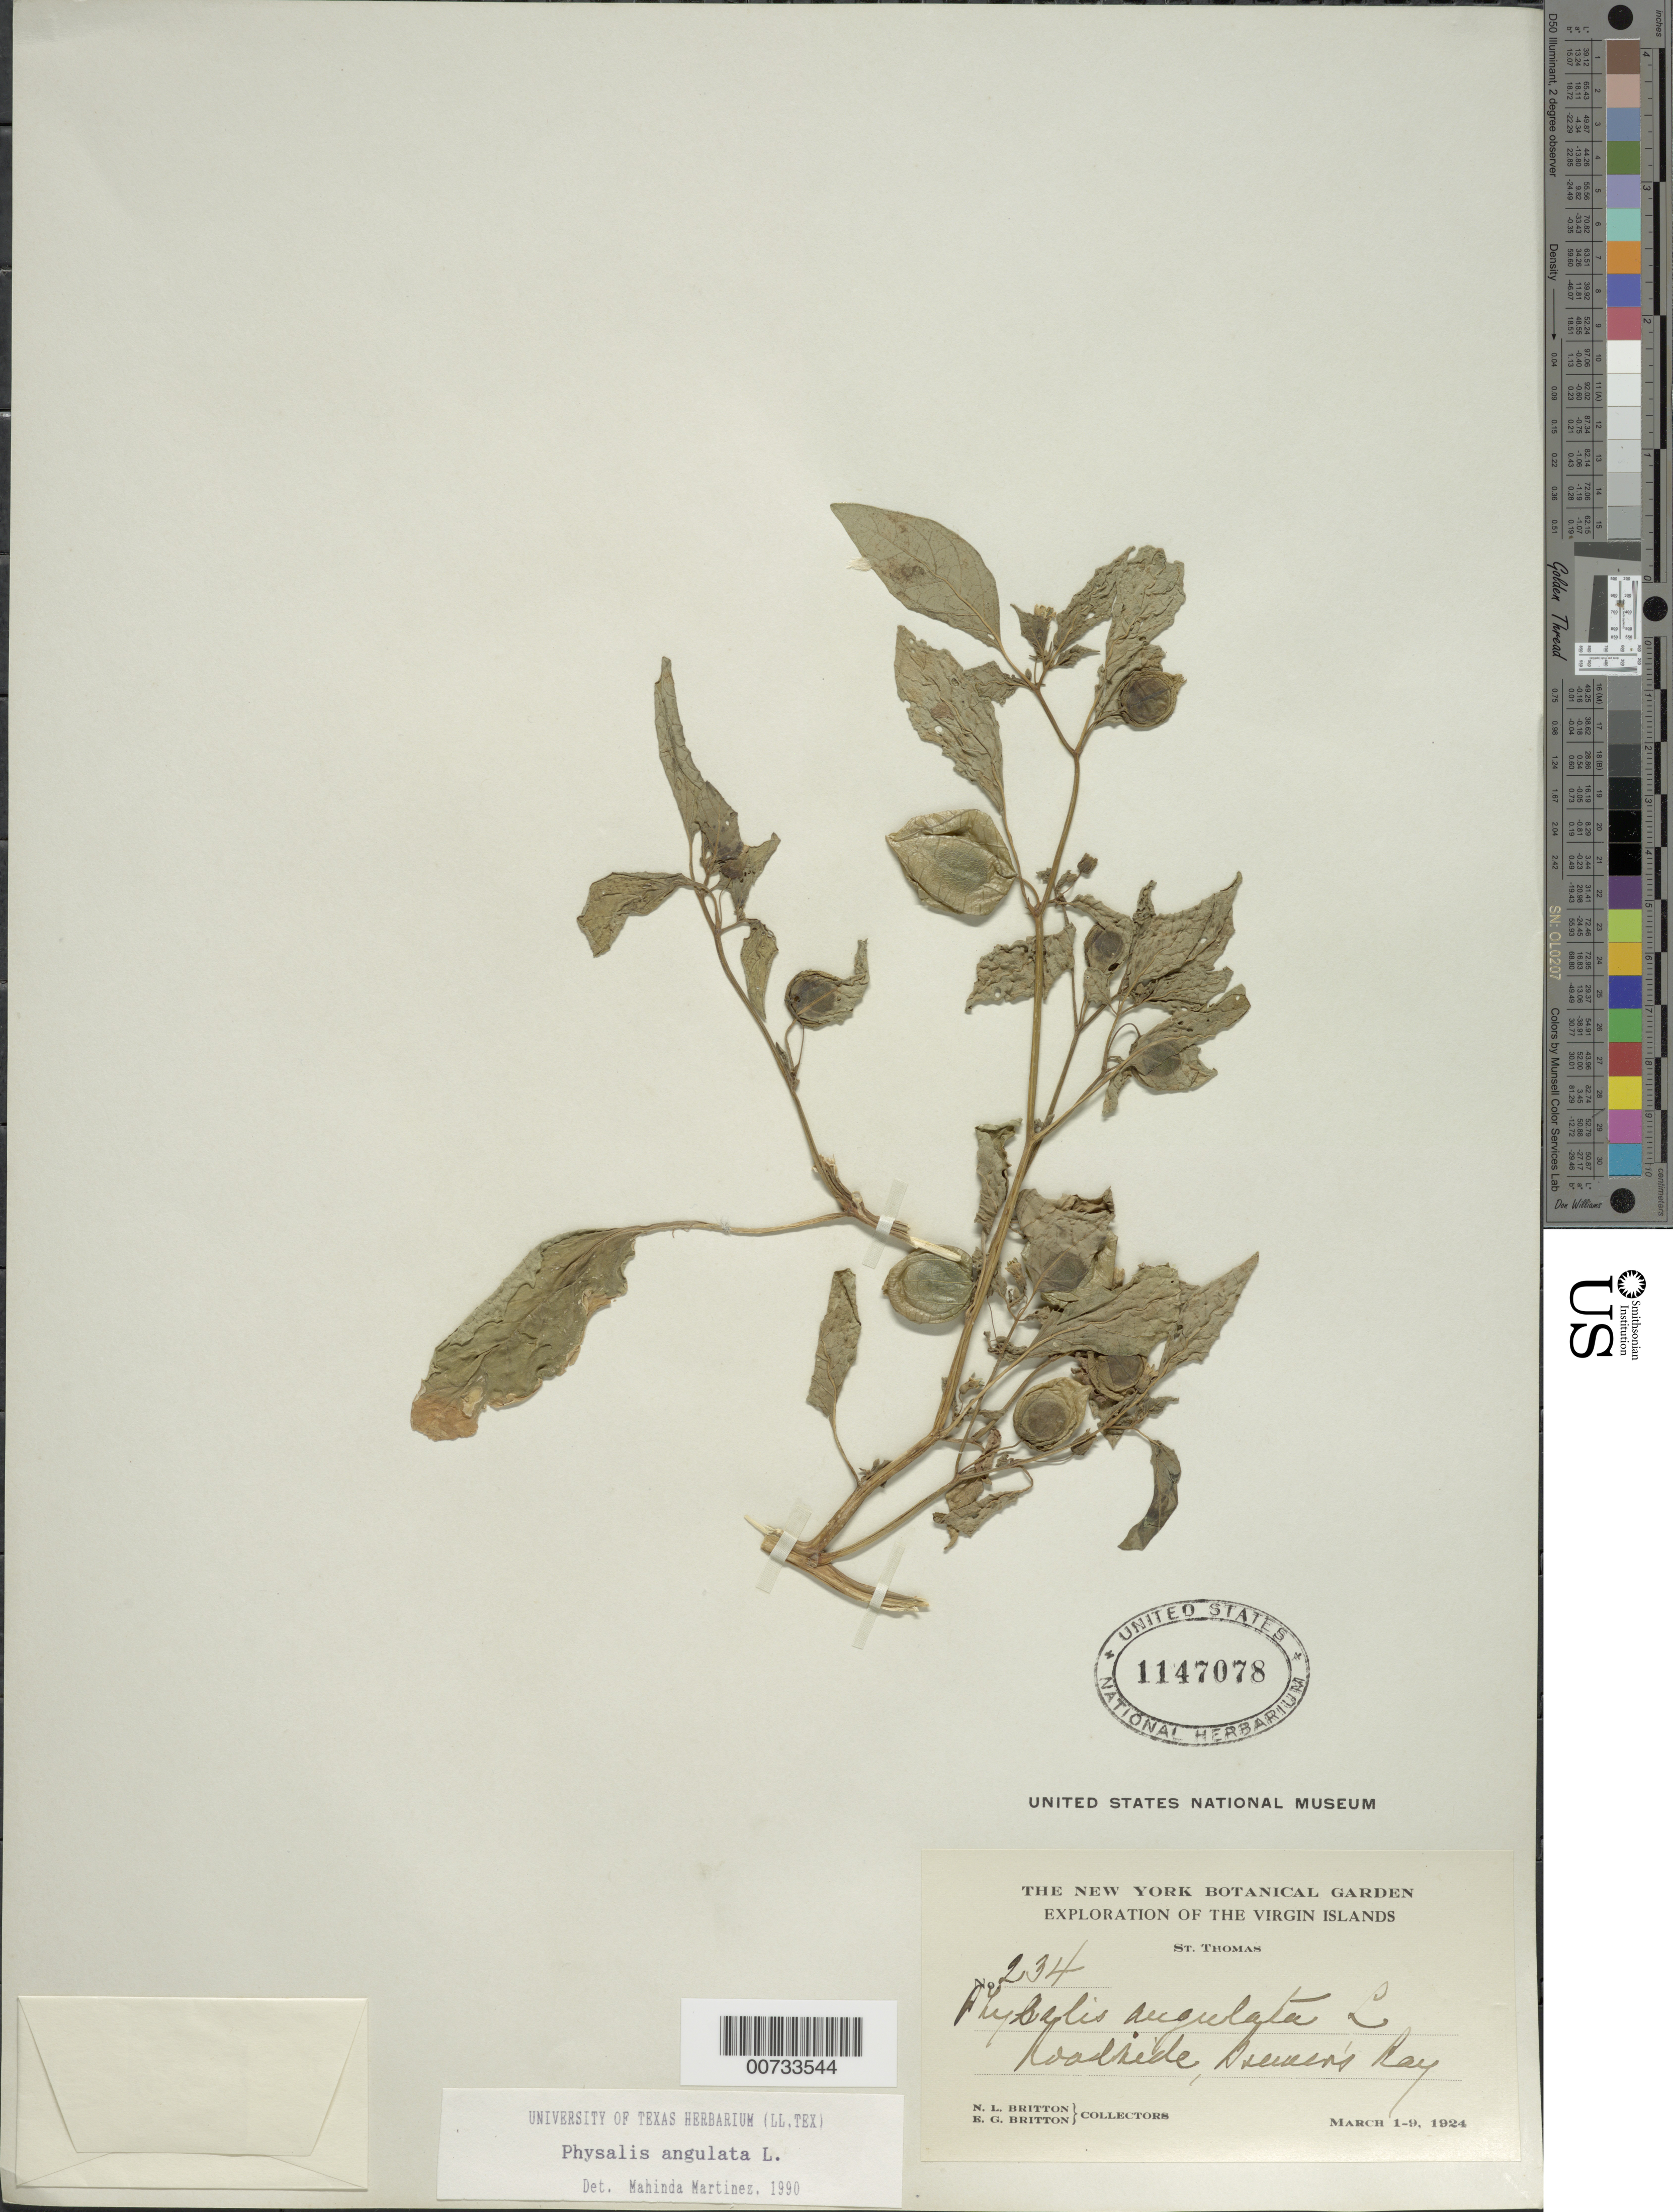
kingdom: Plantae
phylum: Tracheophyta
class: Magnoliopsida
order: Solanales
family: Solanaceae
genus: Physalis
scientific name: Physalis angulata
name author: L.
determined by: Martinez, M.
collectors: N. Britton & E. G. Britton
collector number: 234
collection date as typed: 01 Mar 1924 to 09 Mar 1924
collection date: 1924-03-01/1924-03-09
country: U.S. Virgin Islands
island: St. Thomas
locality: St. Thomas: Brewer's Bay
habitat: Roadside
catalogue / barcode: US 1147078